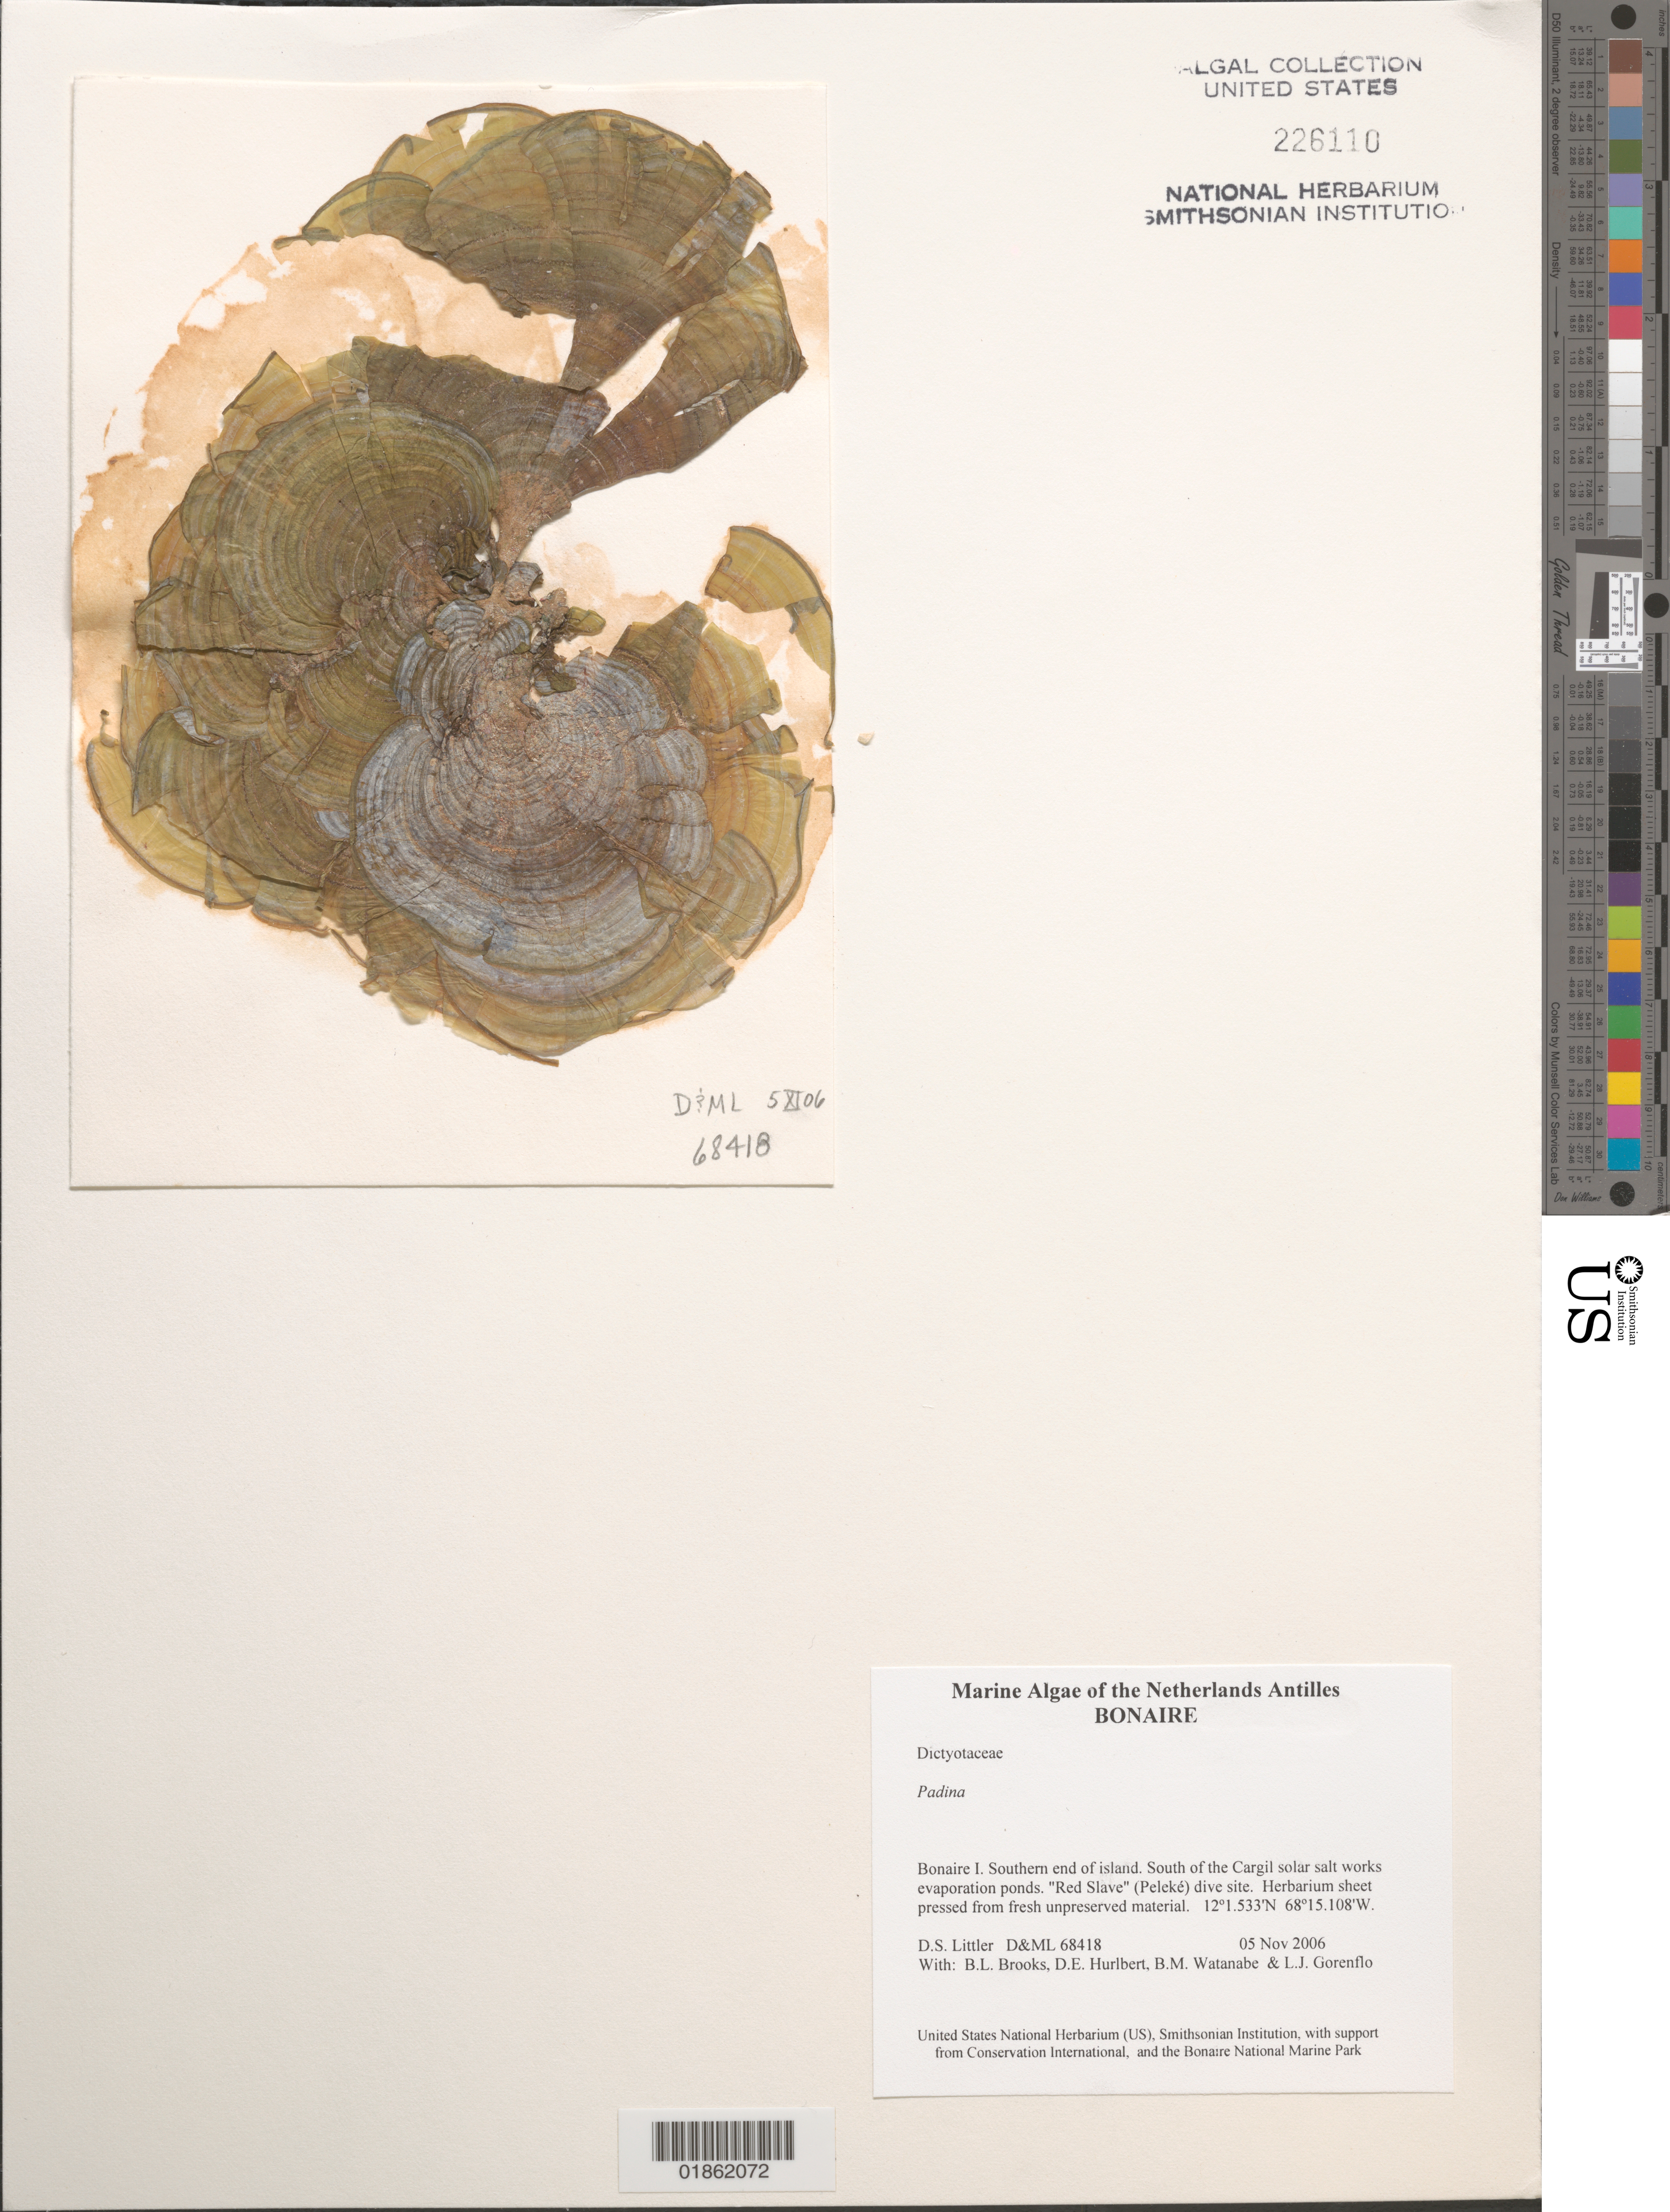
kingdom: Chromista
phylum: Ochrophyta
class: Phaeophyceae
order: Dictyotales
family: Dictyotaceae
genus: Padina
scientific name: Padina sp.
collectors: D. S. Littler, B. Brooks, D. Hurlbert, B. Watanabe & L. Gorenflo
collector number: D&ML68418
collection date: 2006-11-05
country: Netherlands Antilles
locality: Bonaire I. Southern end of island. South of the Cargil solar salt works evaporation ponds. "Red Slave" (Peleké) dive site.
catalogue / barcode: US 226110